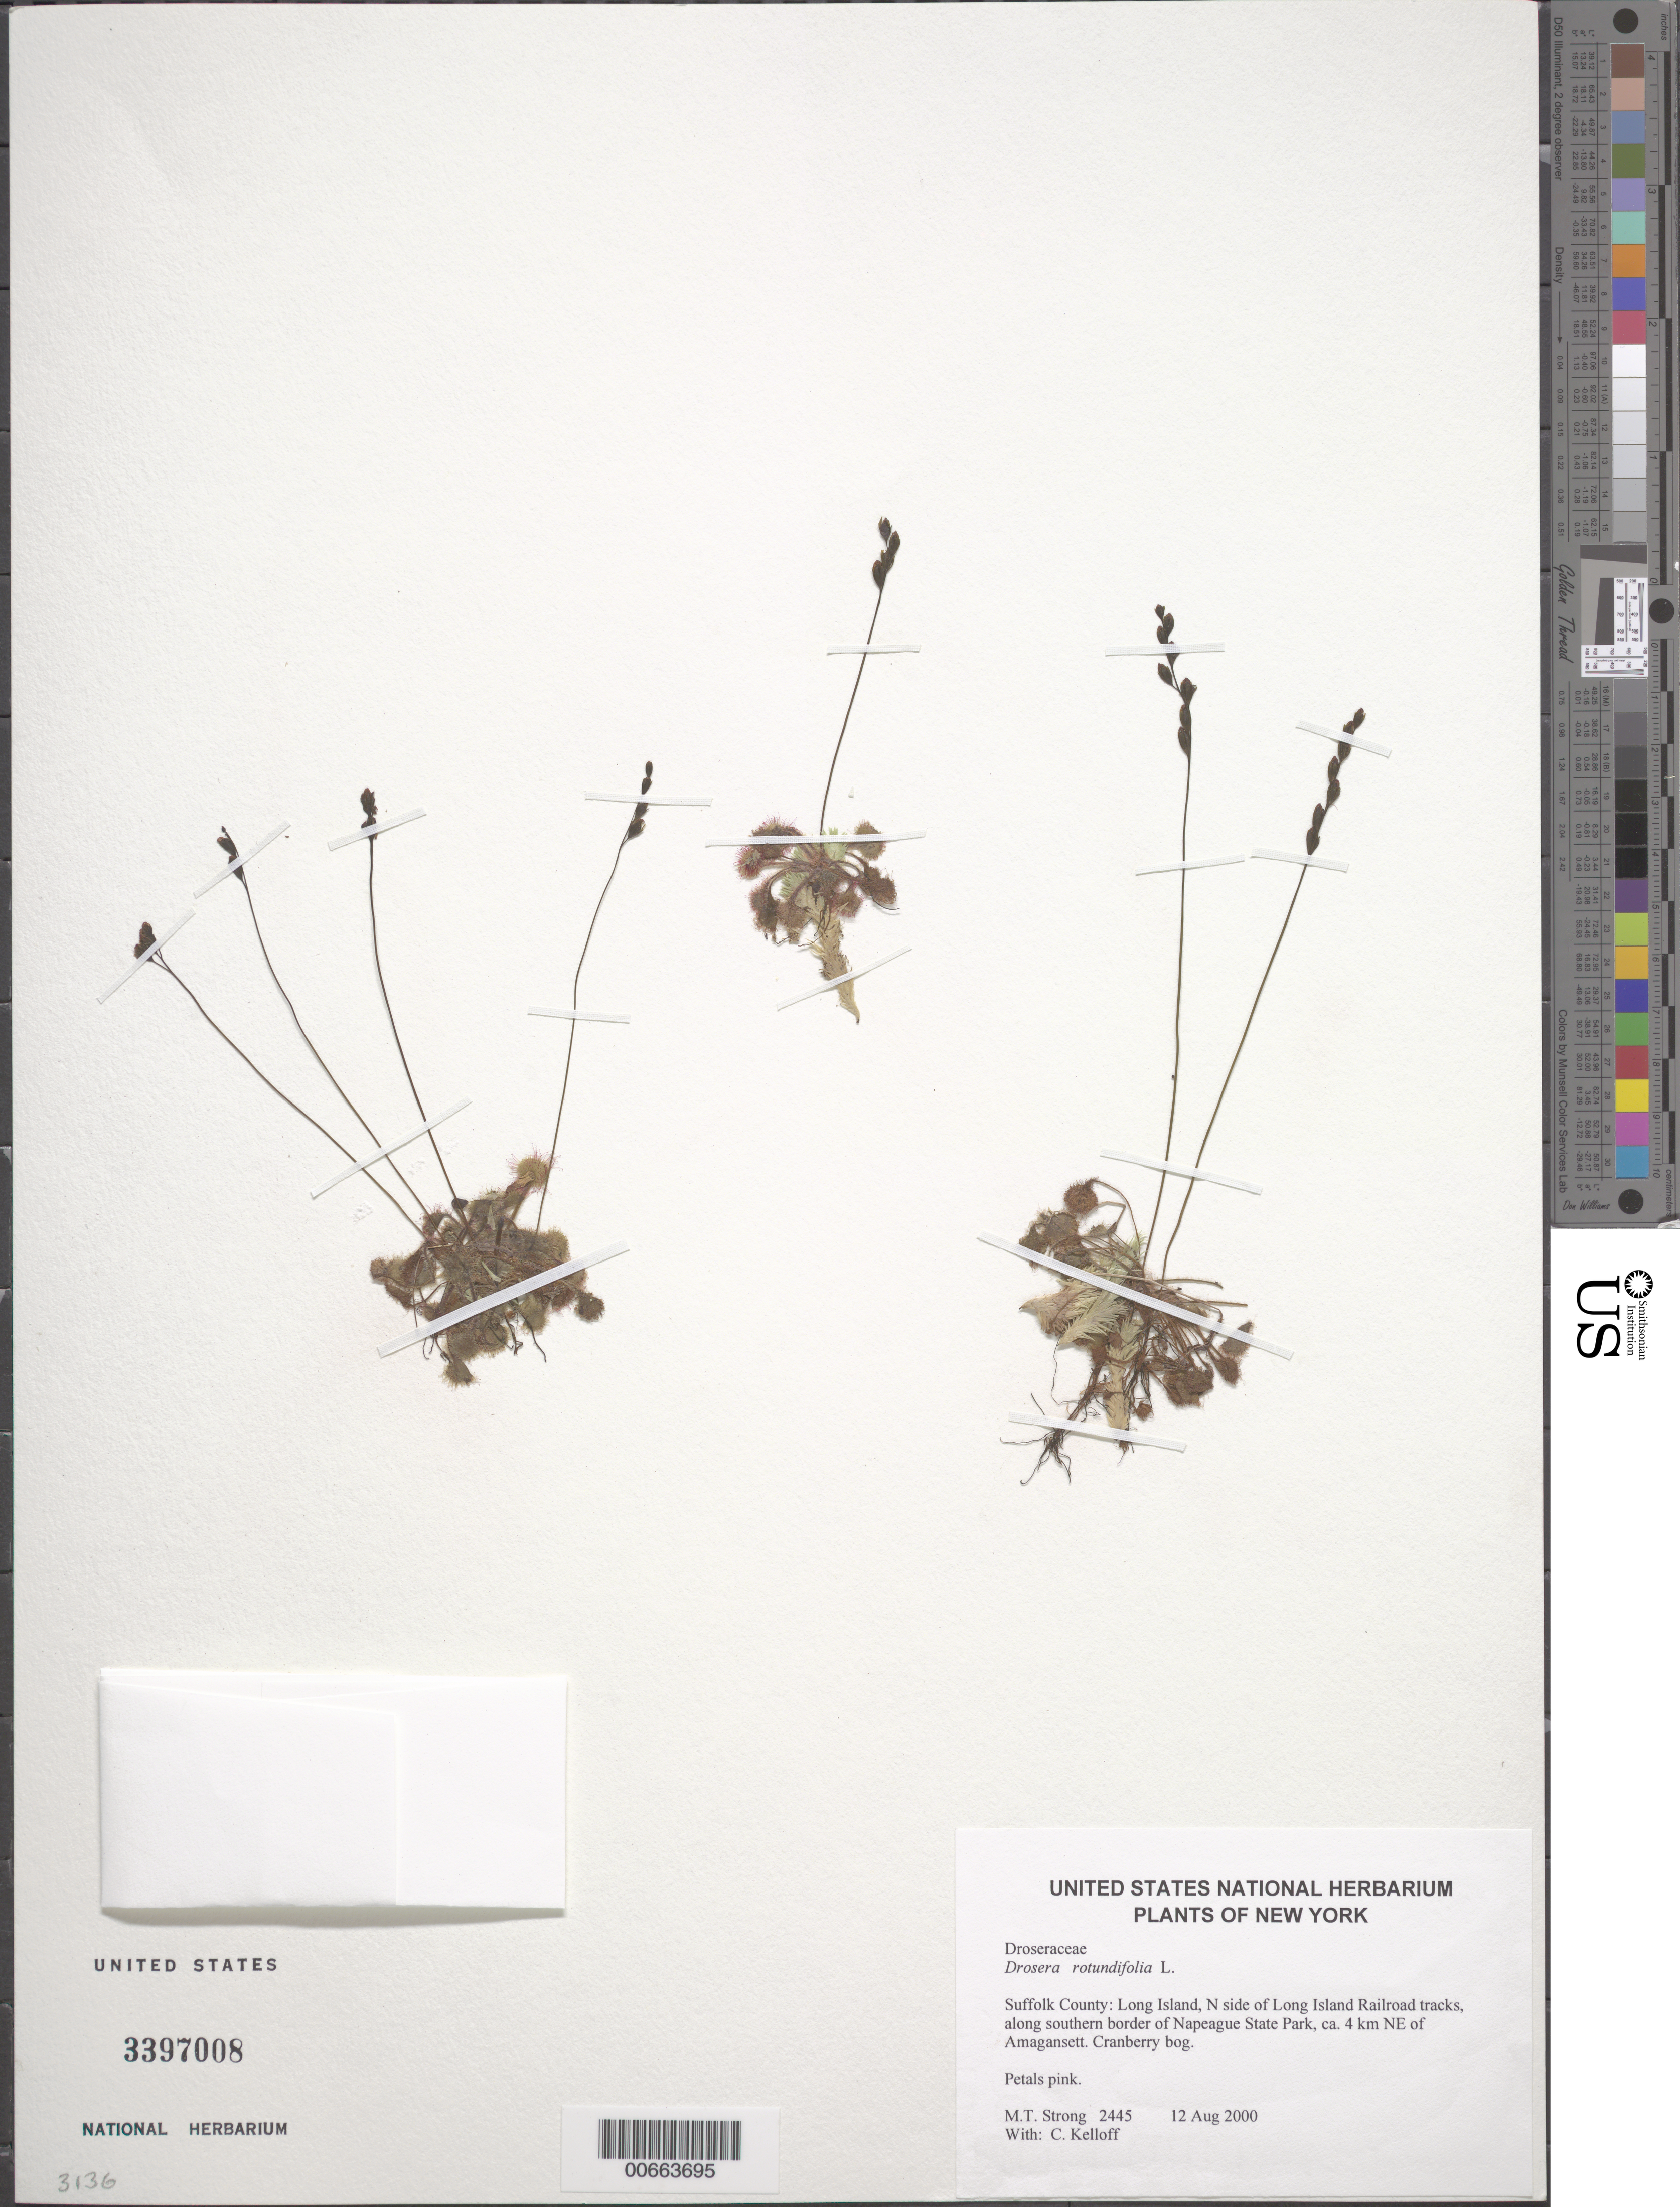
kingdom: Plantae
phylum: Tracheophyta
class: Magnoliopsida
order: Caryophyllales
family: Droseraceae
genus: Drosera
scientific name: Drosera rotundifolia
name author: L.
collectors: M. T. Strong & C. L. Kelloff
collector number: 2445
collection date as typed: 12 Aug 2000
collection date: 2000-08-12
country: United States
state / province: New York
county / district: Suffolk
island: Long Island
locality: N side of Long Island Railroad tracks, along southern border of Napeague State Park, ca. 4 km NE of Amagansett.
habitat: Cranberry bog.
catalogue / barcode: US 3397008